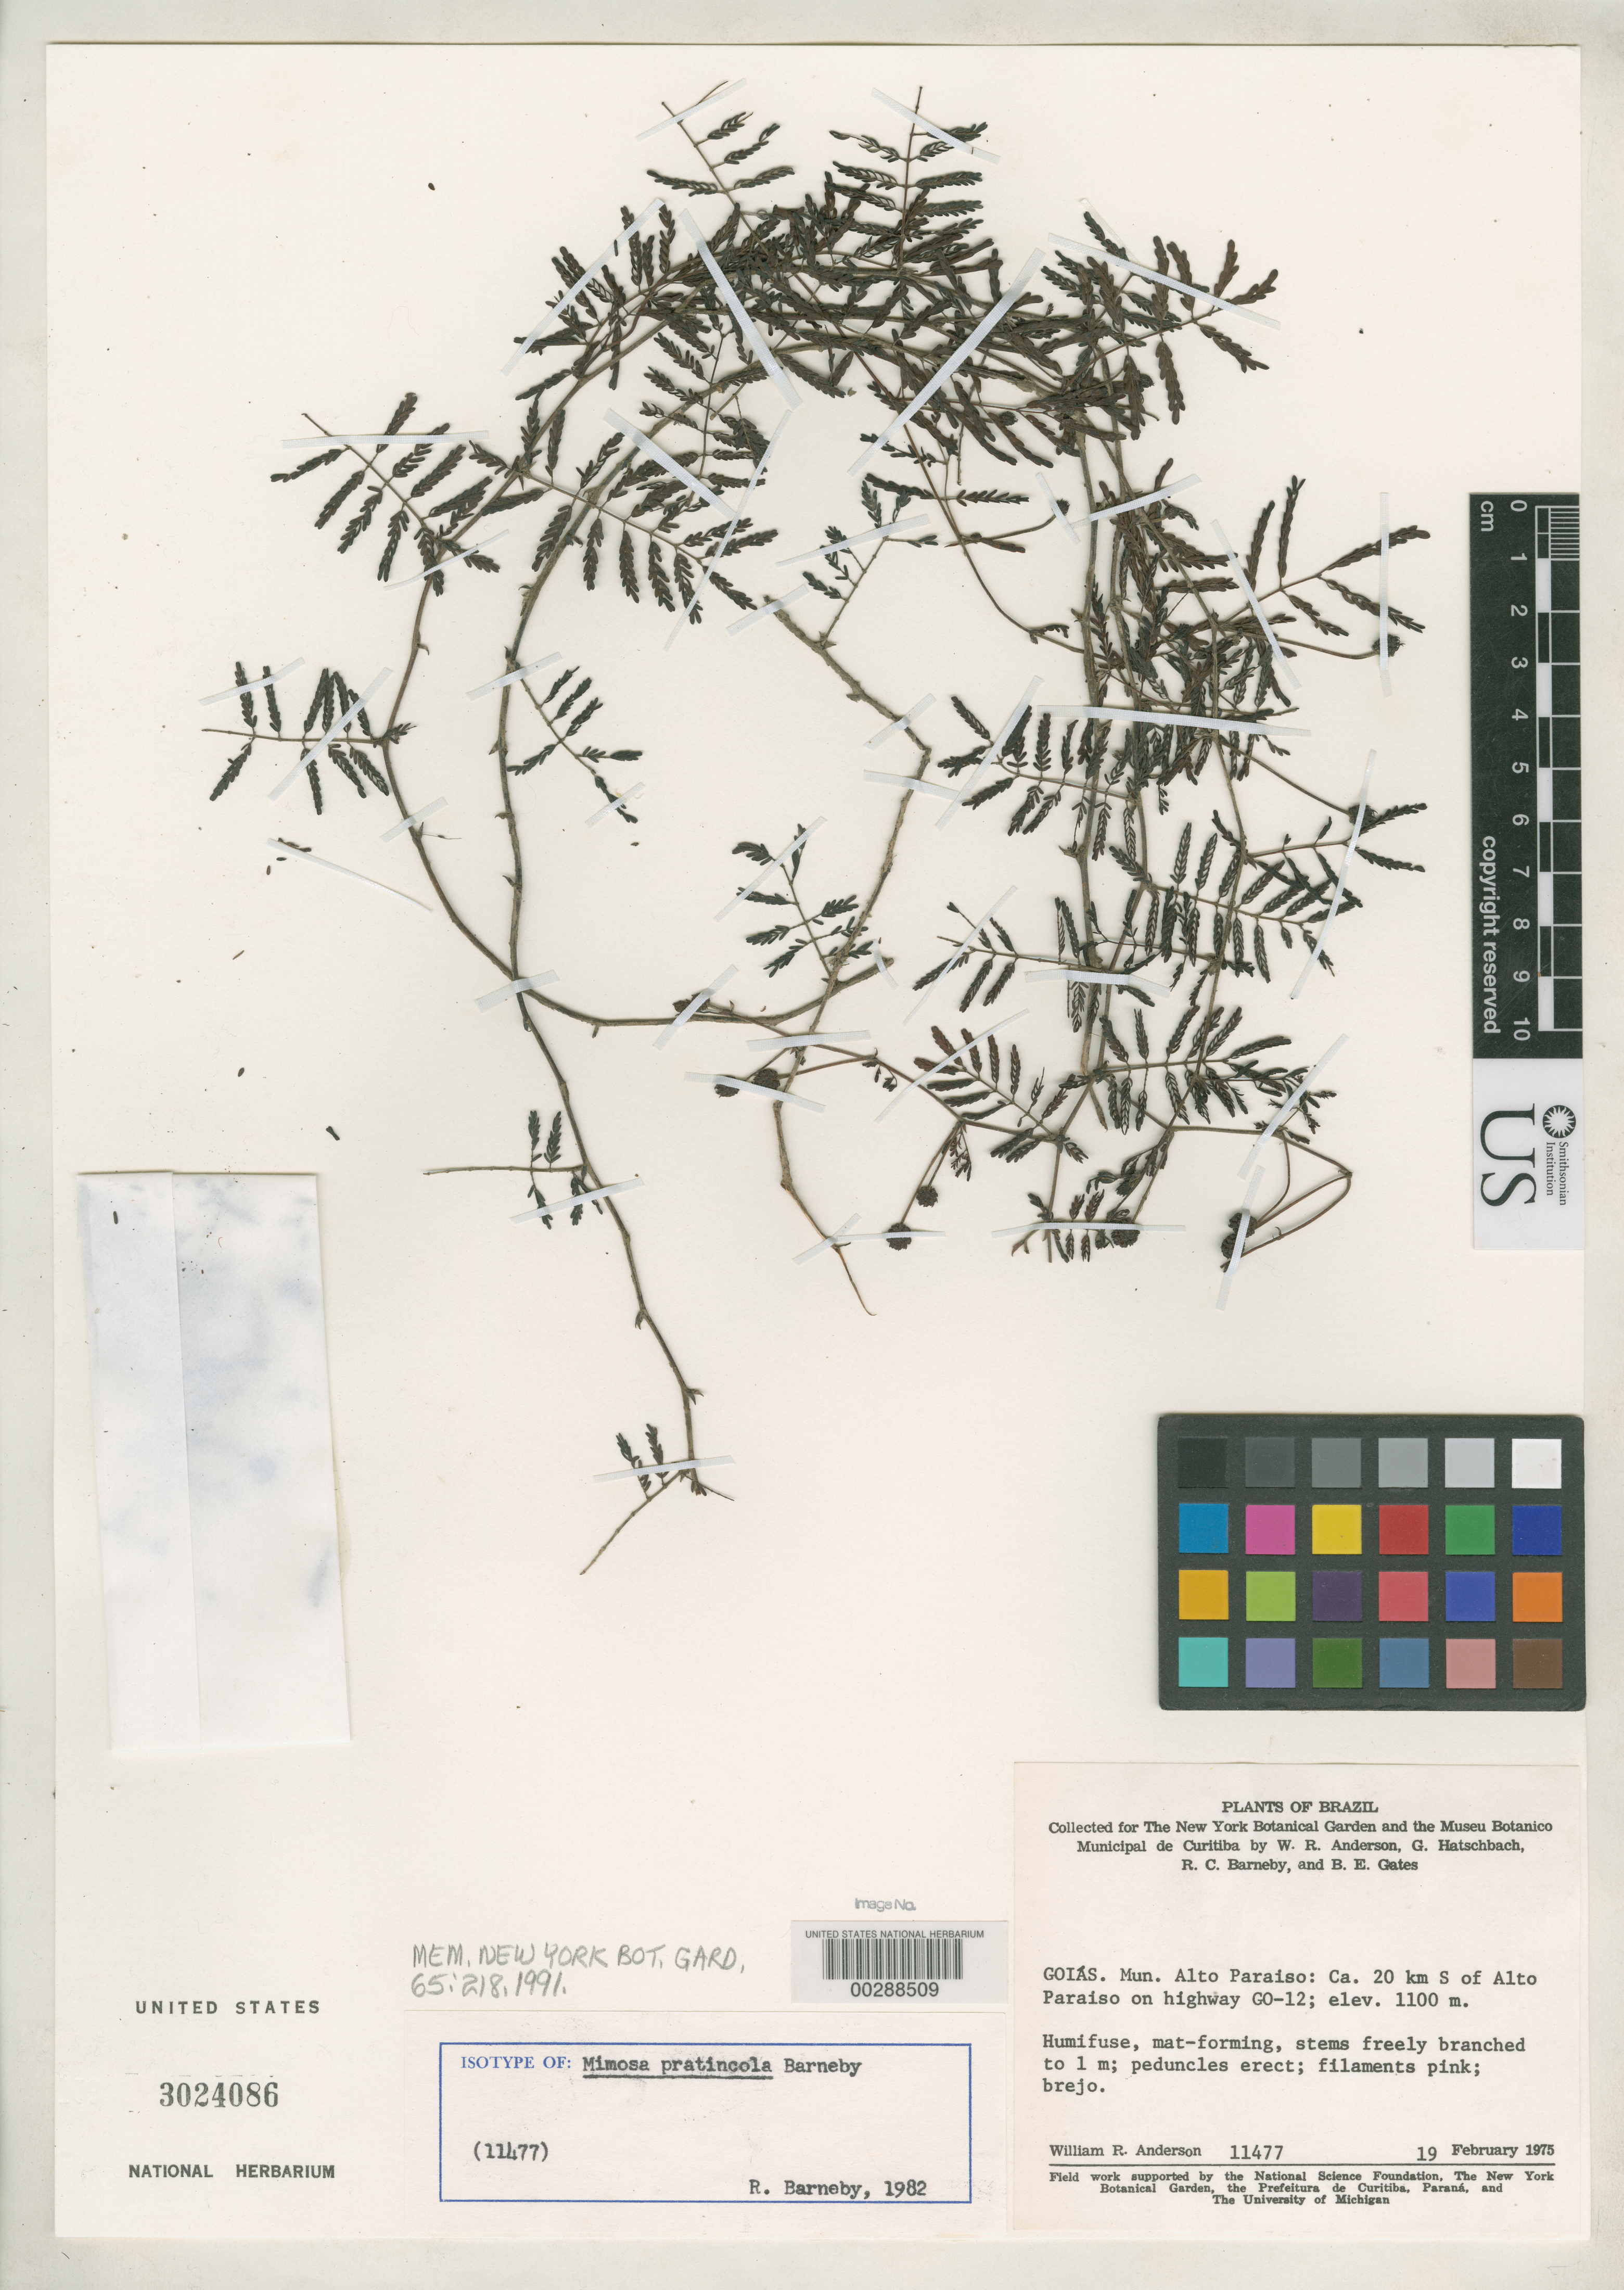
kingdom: Plantae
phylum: Tracheophyta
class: Magnoliopsida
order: Fabales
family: Fabaceae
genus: Mimosa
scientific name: Mimosa pratincola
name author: Barneby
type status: Isotype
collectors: W. R. Anderson, G. Hatschbach, R. C. Barneby & B. Gates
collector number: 11477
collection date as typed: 19 Feb 1975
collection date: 1975-02-19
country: Brazil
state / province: Goiás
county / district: Alto Paraiso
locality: Ca. 20 km S of Alto Paraiso on highway GO-19.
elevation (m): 1100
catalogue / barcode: US 3024086